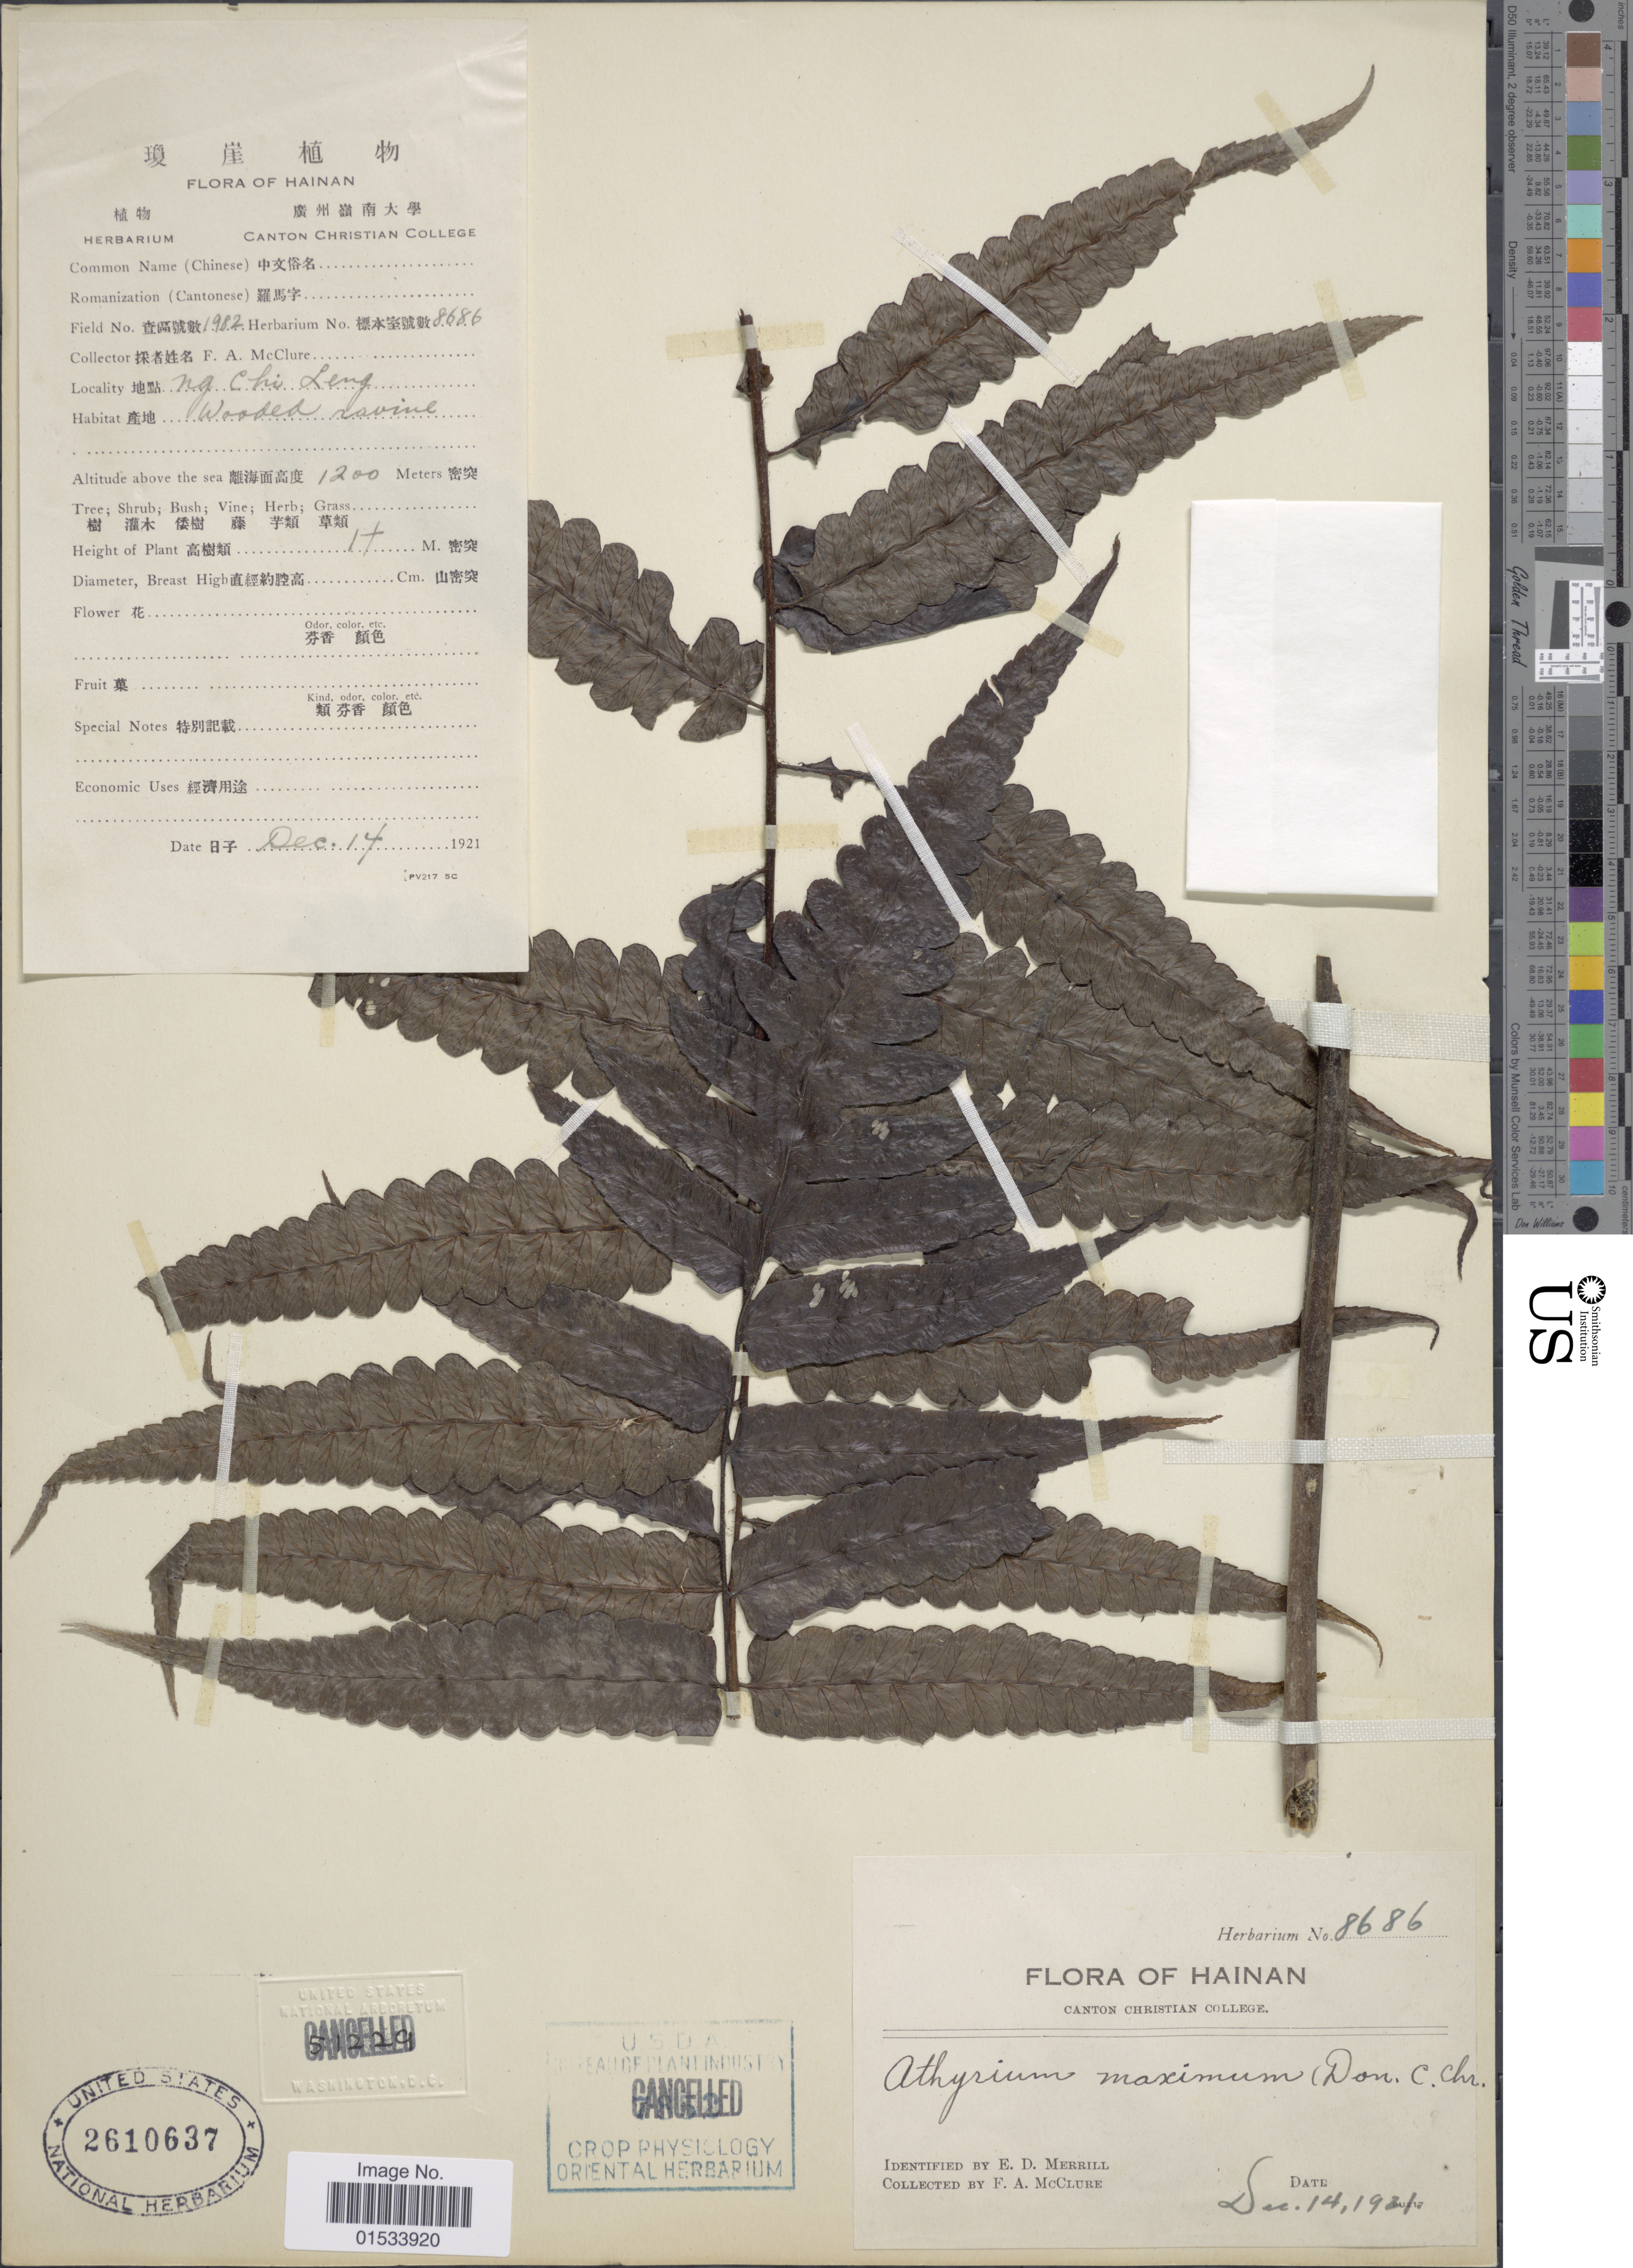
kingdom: Plantae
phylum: Tracheophyta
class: Polypodiopsida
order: Polypodiales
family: Athyriaceae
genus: Diplazium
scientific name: Diplazium maximum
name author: (D. Don) C. Chr.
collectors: F. A. McClure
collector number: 1982/8686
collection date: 1921-12-14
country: China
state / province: Hainan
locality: Ng Chi Leng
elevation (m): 1200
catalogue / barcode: US 2610637